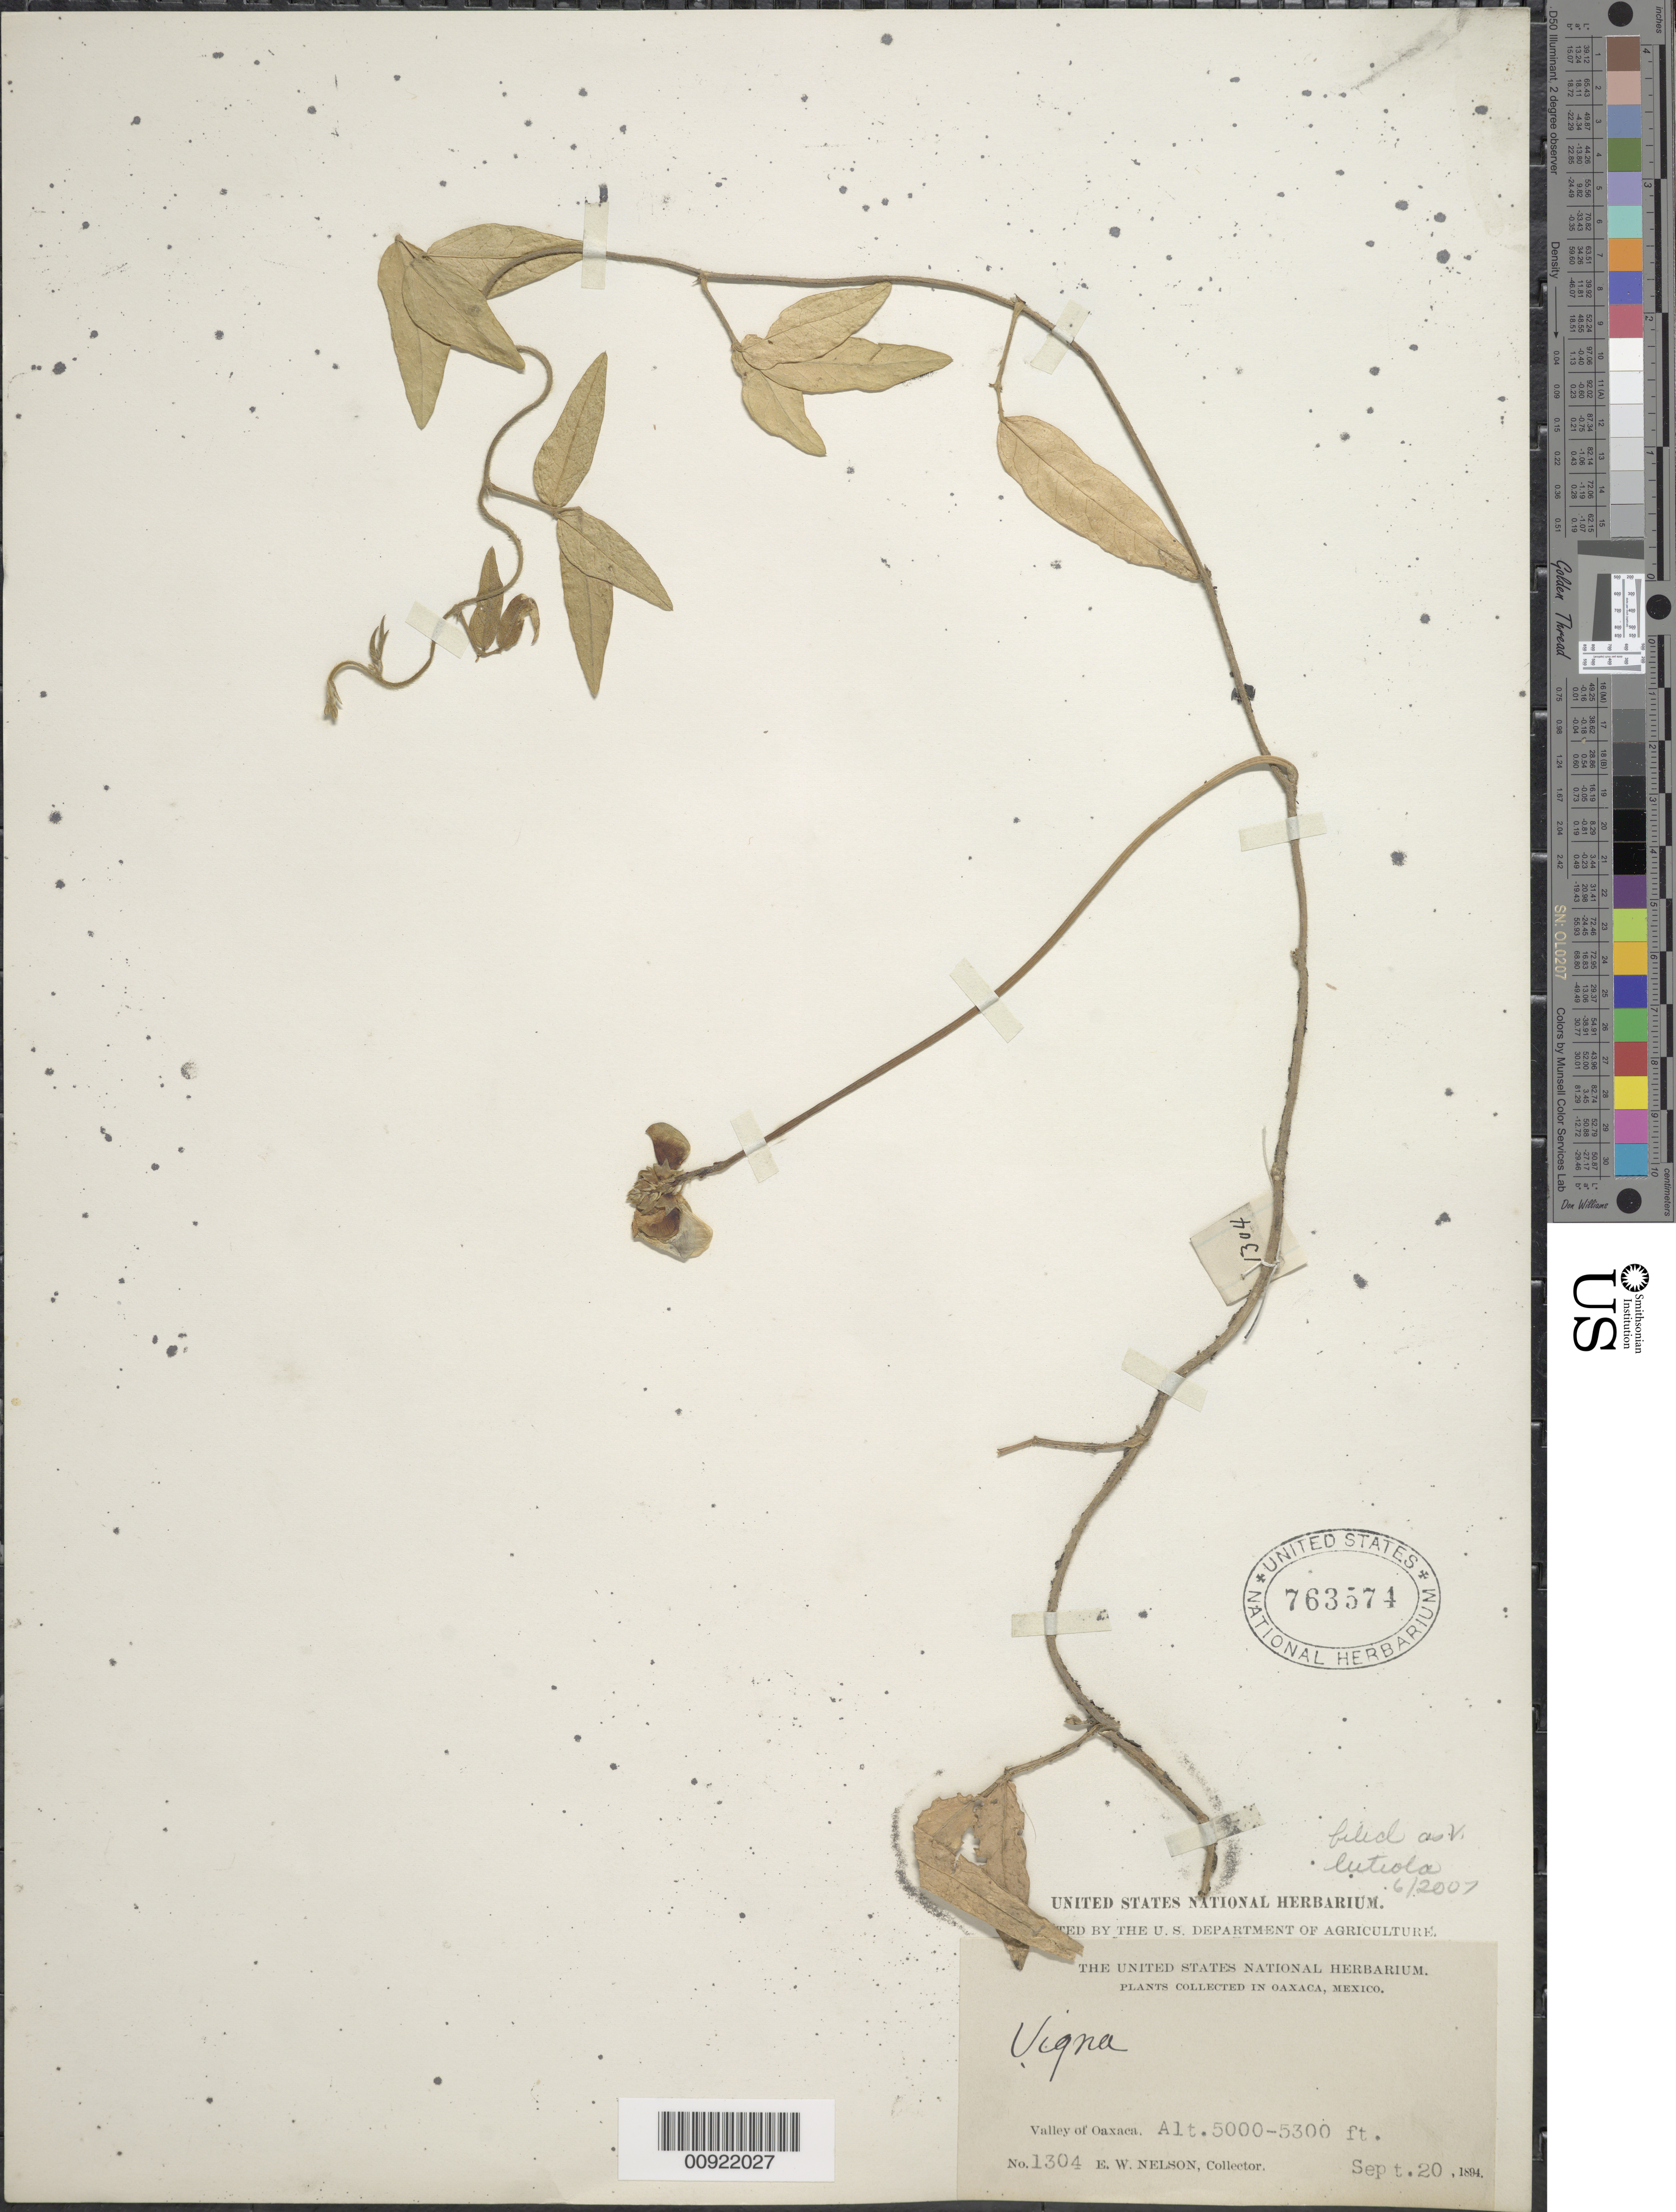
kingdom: Plantae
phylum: Tracheophyta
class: Magnoliopsida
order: Fabales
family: Fabaceae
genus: Vigna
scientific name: Vigna luteola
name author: (Jacq.) Benth.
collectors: E. W. Nelson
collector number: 1304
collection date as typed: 20 Sep 1894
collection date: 1894-09-20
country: Mexico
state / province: Oaxaca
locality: Valley of Oaxaca.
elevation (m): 1524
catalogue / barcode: US 763574